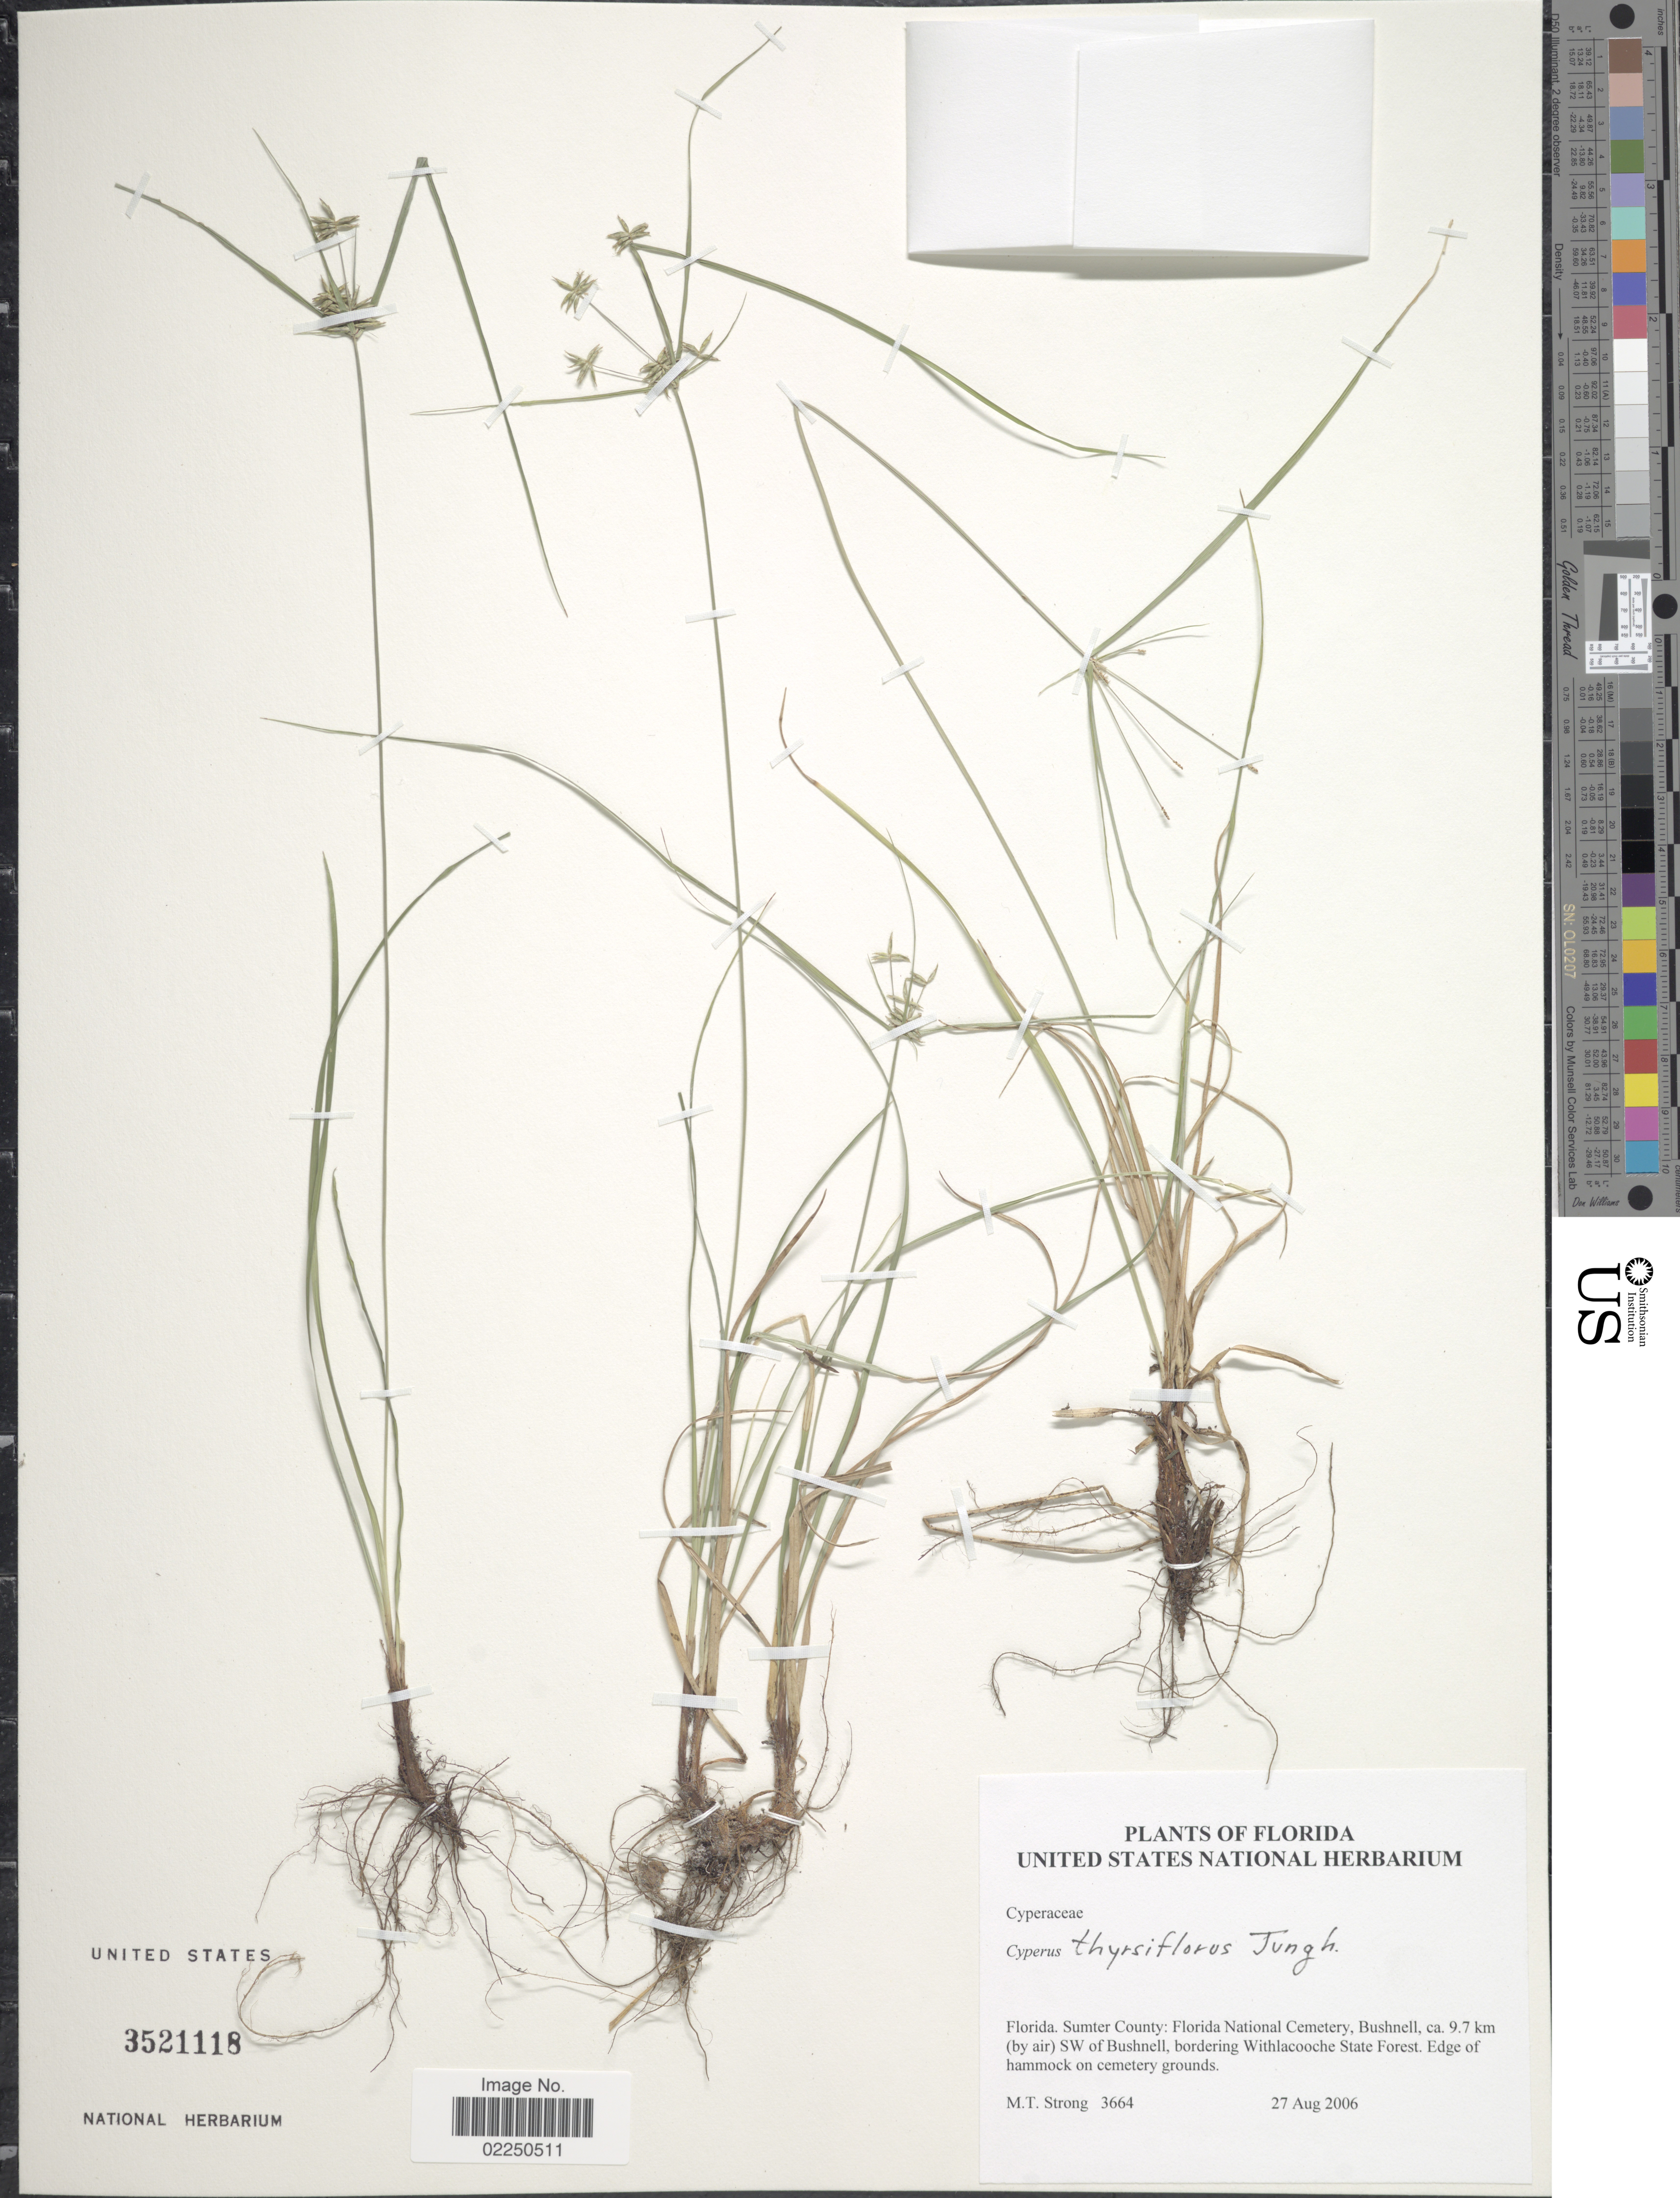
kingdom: Plantae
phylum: Tracheophyta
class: Liliopsida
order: Poales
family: Cyperaceae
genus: Cyperus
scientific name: Cyperus thyrsiflorus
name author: Jungh.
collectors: M. T. Strong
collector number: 3664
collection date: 2006-08-27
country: United States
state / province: Florida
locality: Sumter County: Florida National Cemetery, bushnell, ca. 9.7 km (by air) SW of Bushnell, bordering Withlacooche State Forest.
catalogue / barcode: US 3521118